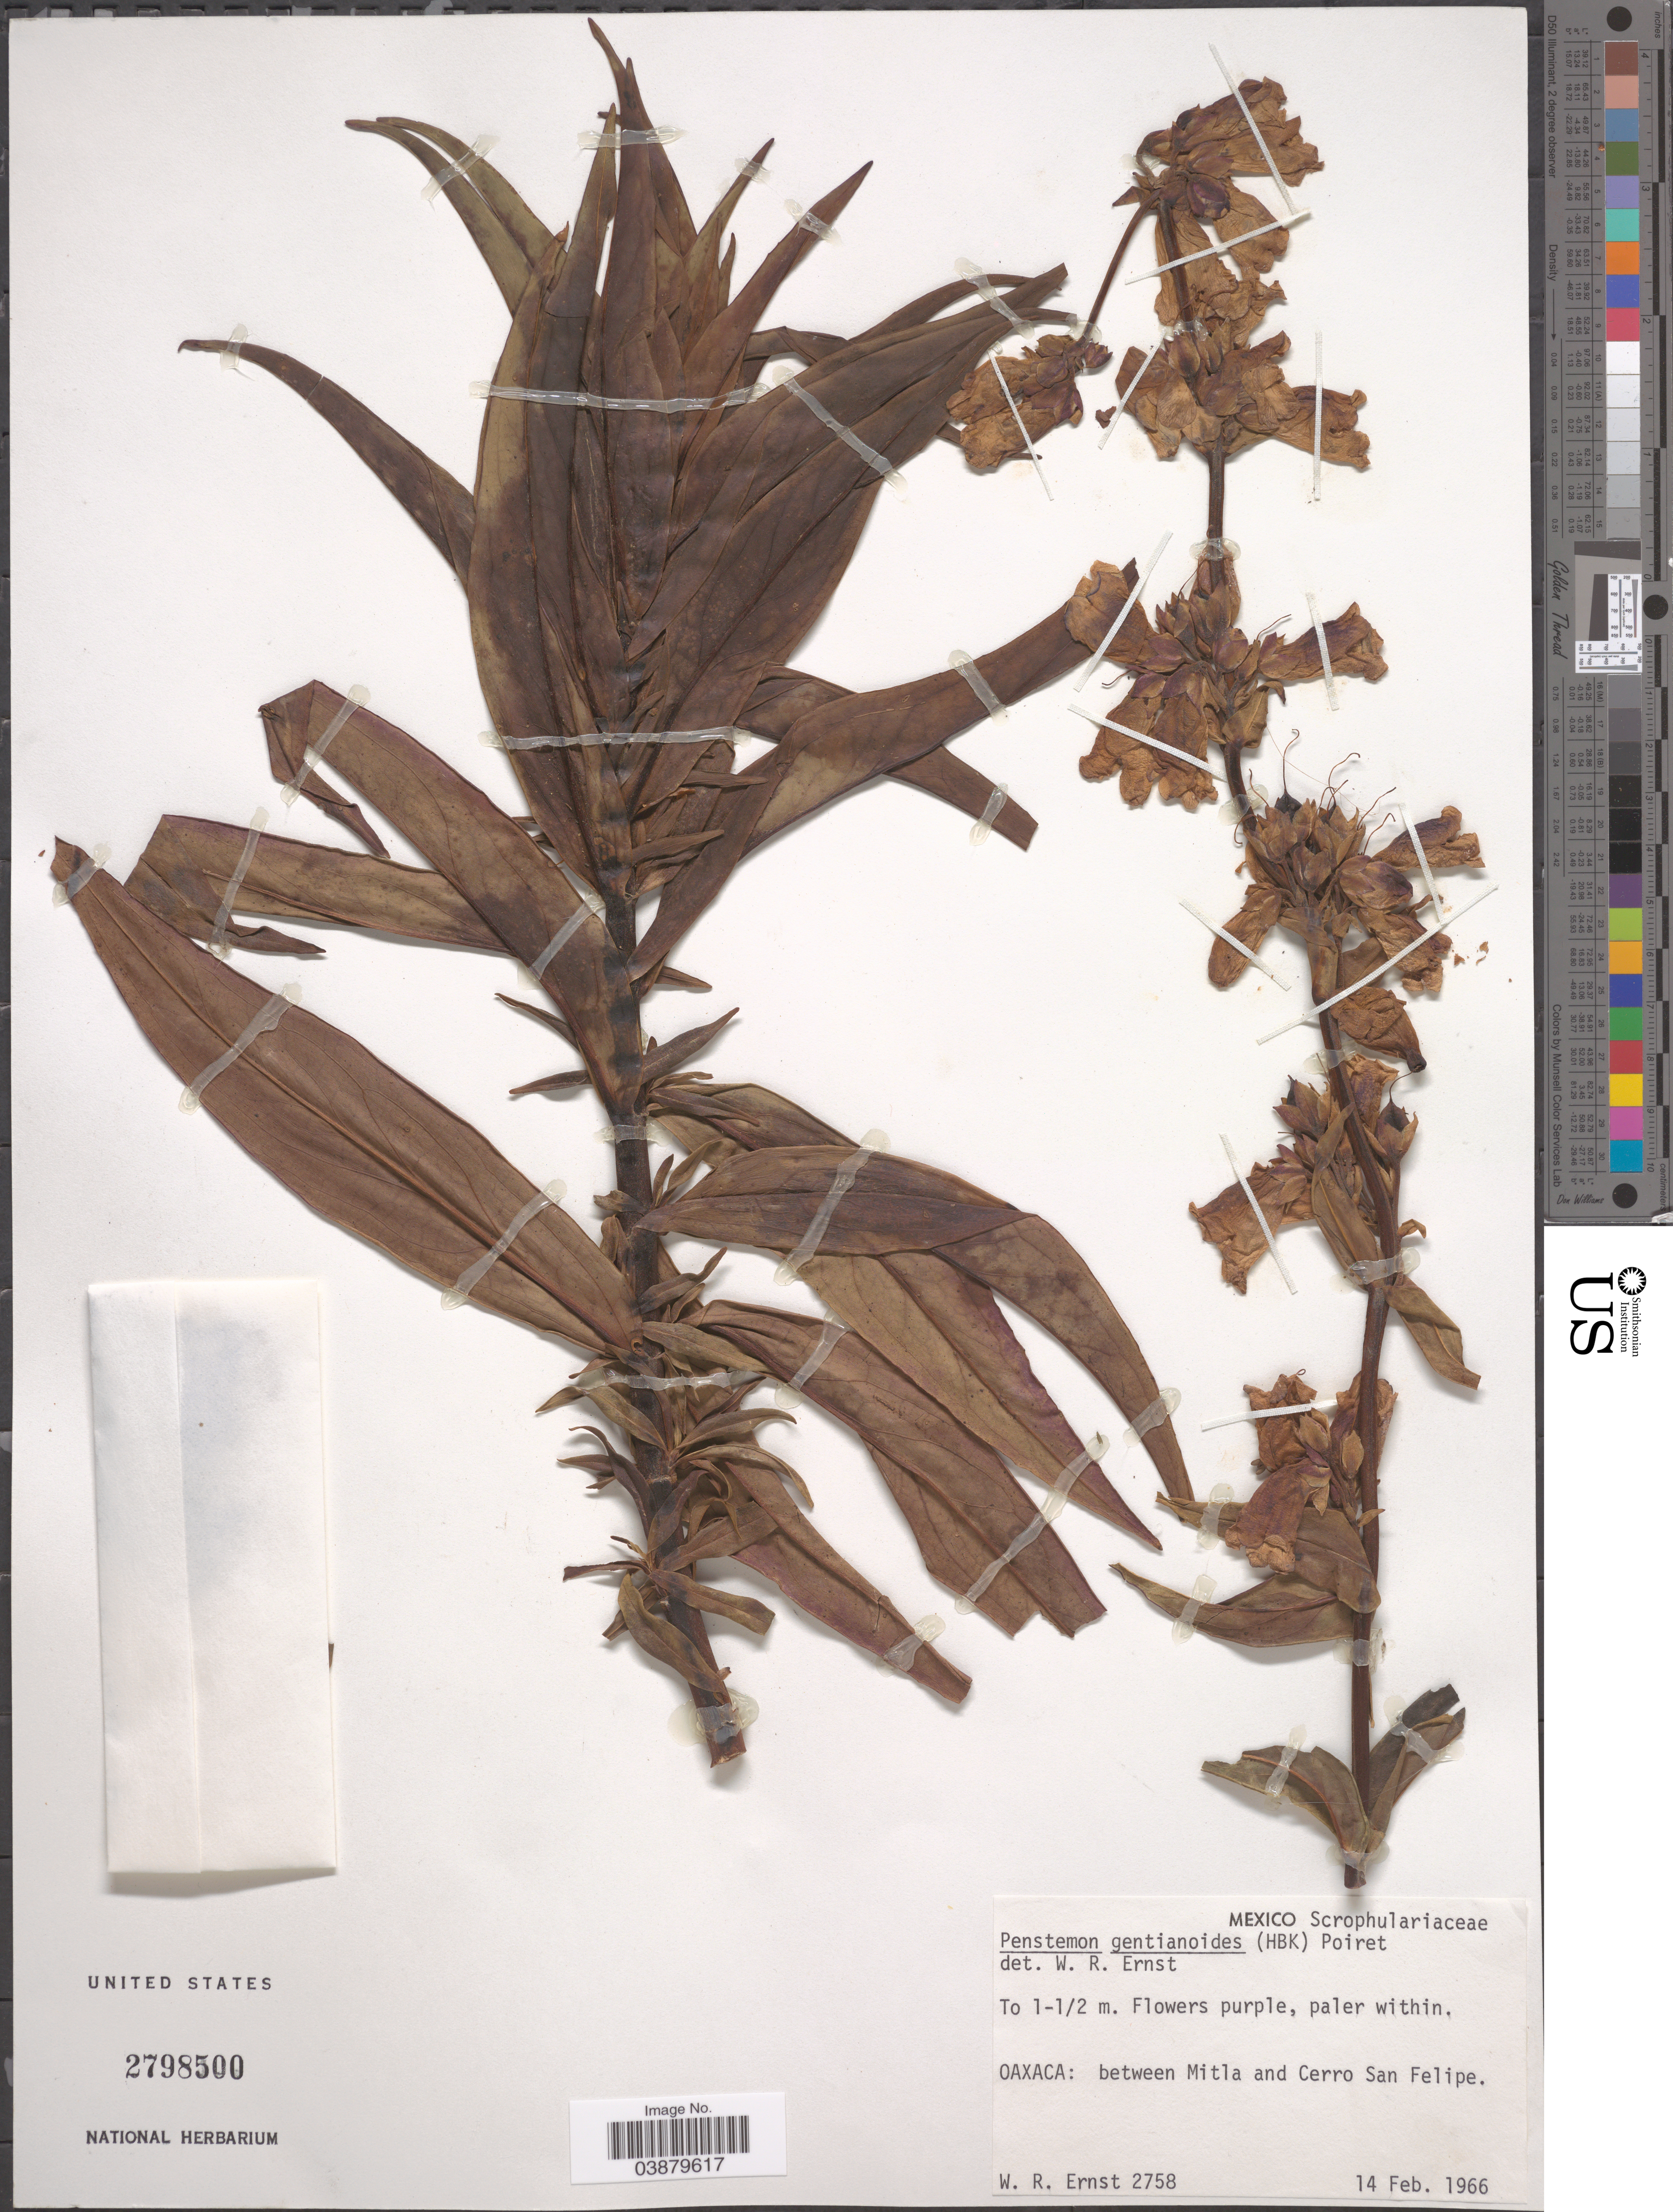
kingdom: Plantae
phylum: Tracheophyta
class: Magnoliopsida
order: Lamiales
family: Plantaginaceae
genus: Penstemon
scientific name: Penstemon gentianoides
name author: (Kunth) Poir.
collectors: W. R. Ernst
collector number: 2758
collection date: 1966-02-14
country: Mexico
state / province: Oaxaca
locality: Between Mitla and Cerro San Felipe.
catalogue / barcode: US 2798500